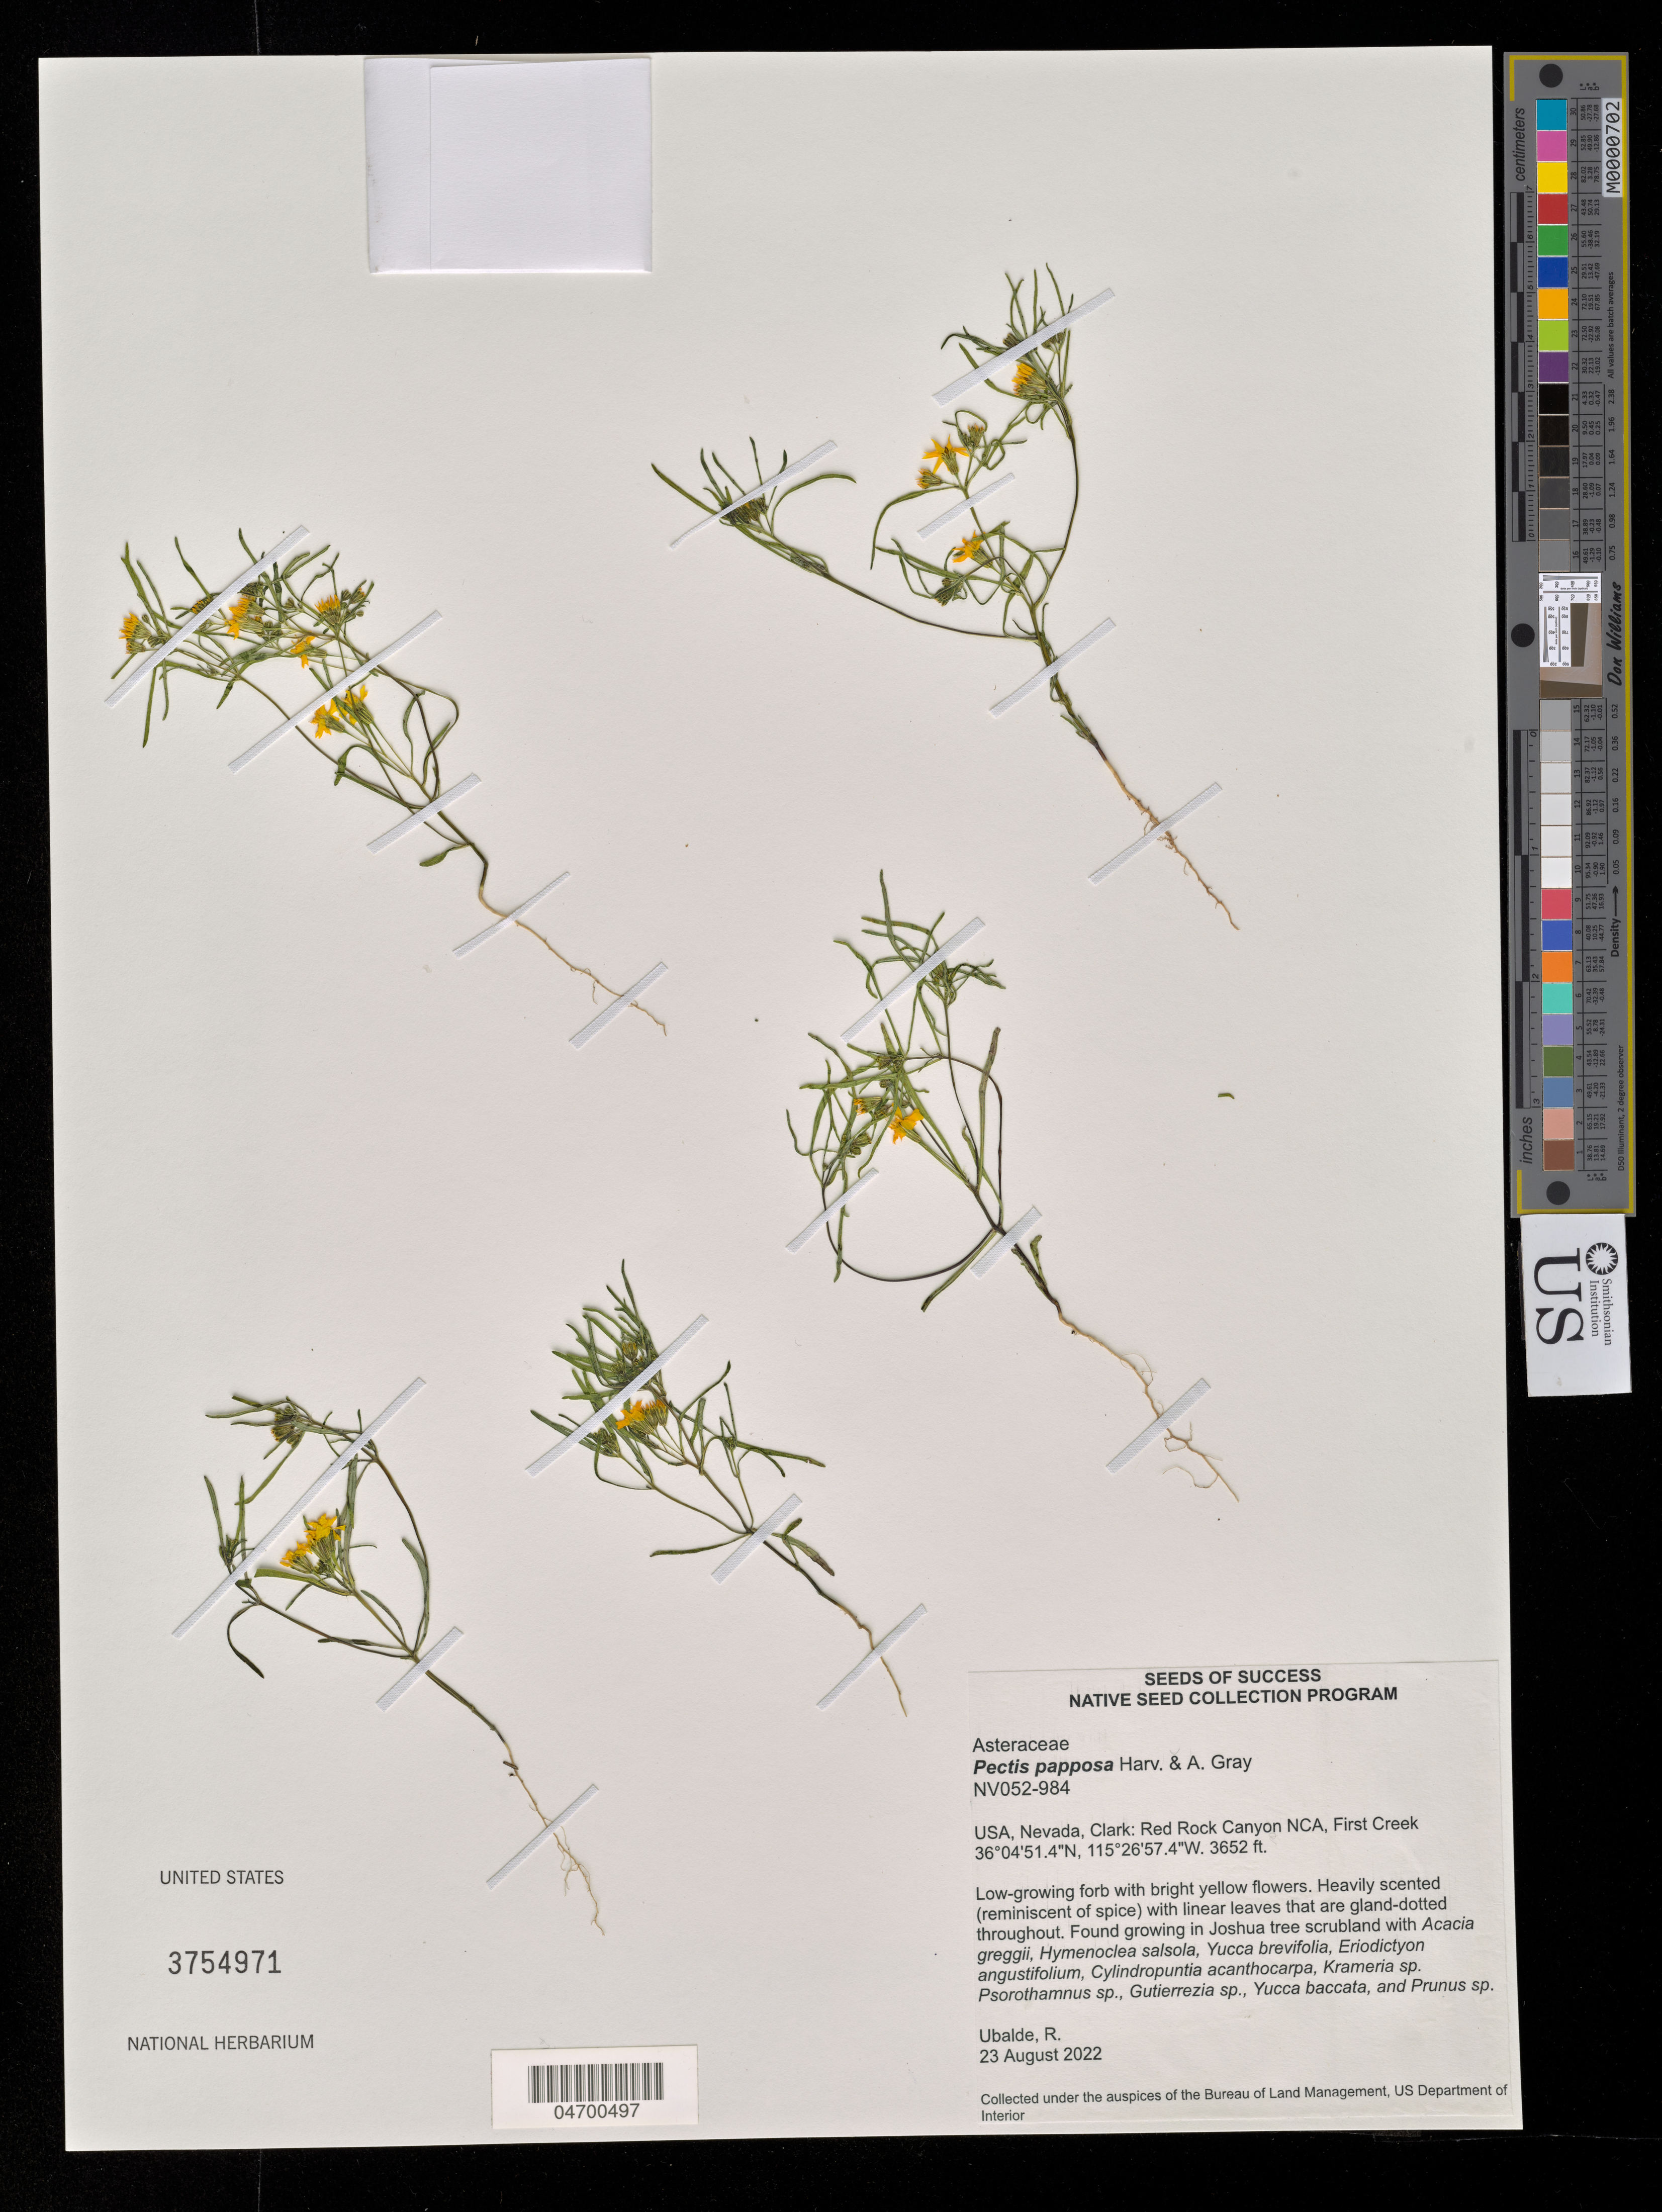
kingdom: Plantae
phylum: Tracheophyta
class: Magnoliopsida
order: Asterales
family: Asteraceae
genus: Pectis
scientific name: Pectis papposa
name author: Harv. & A. Gray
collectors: R. Ubalde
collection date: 2022-08-23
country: United States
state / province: Nevada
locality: Clark: Red Rock Canyon NCA, First Creek.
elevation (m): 1113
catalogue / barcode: US 3754971